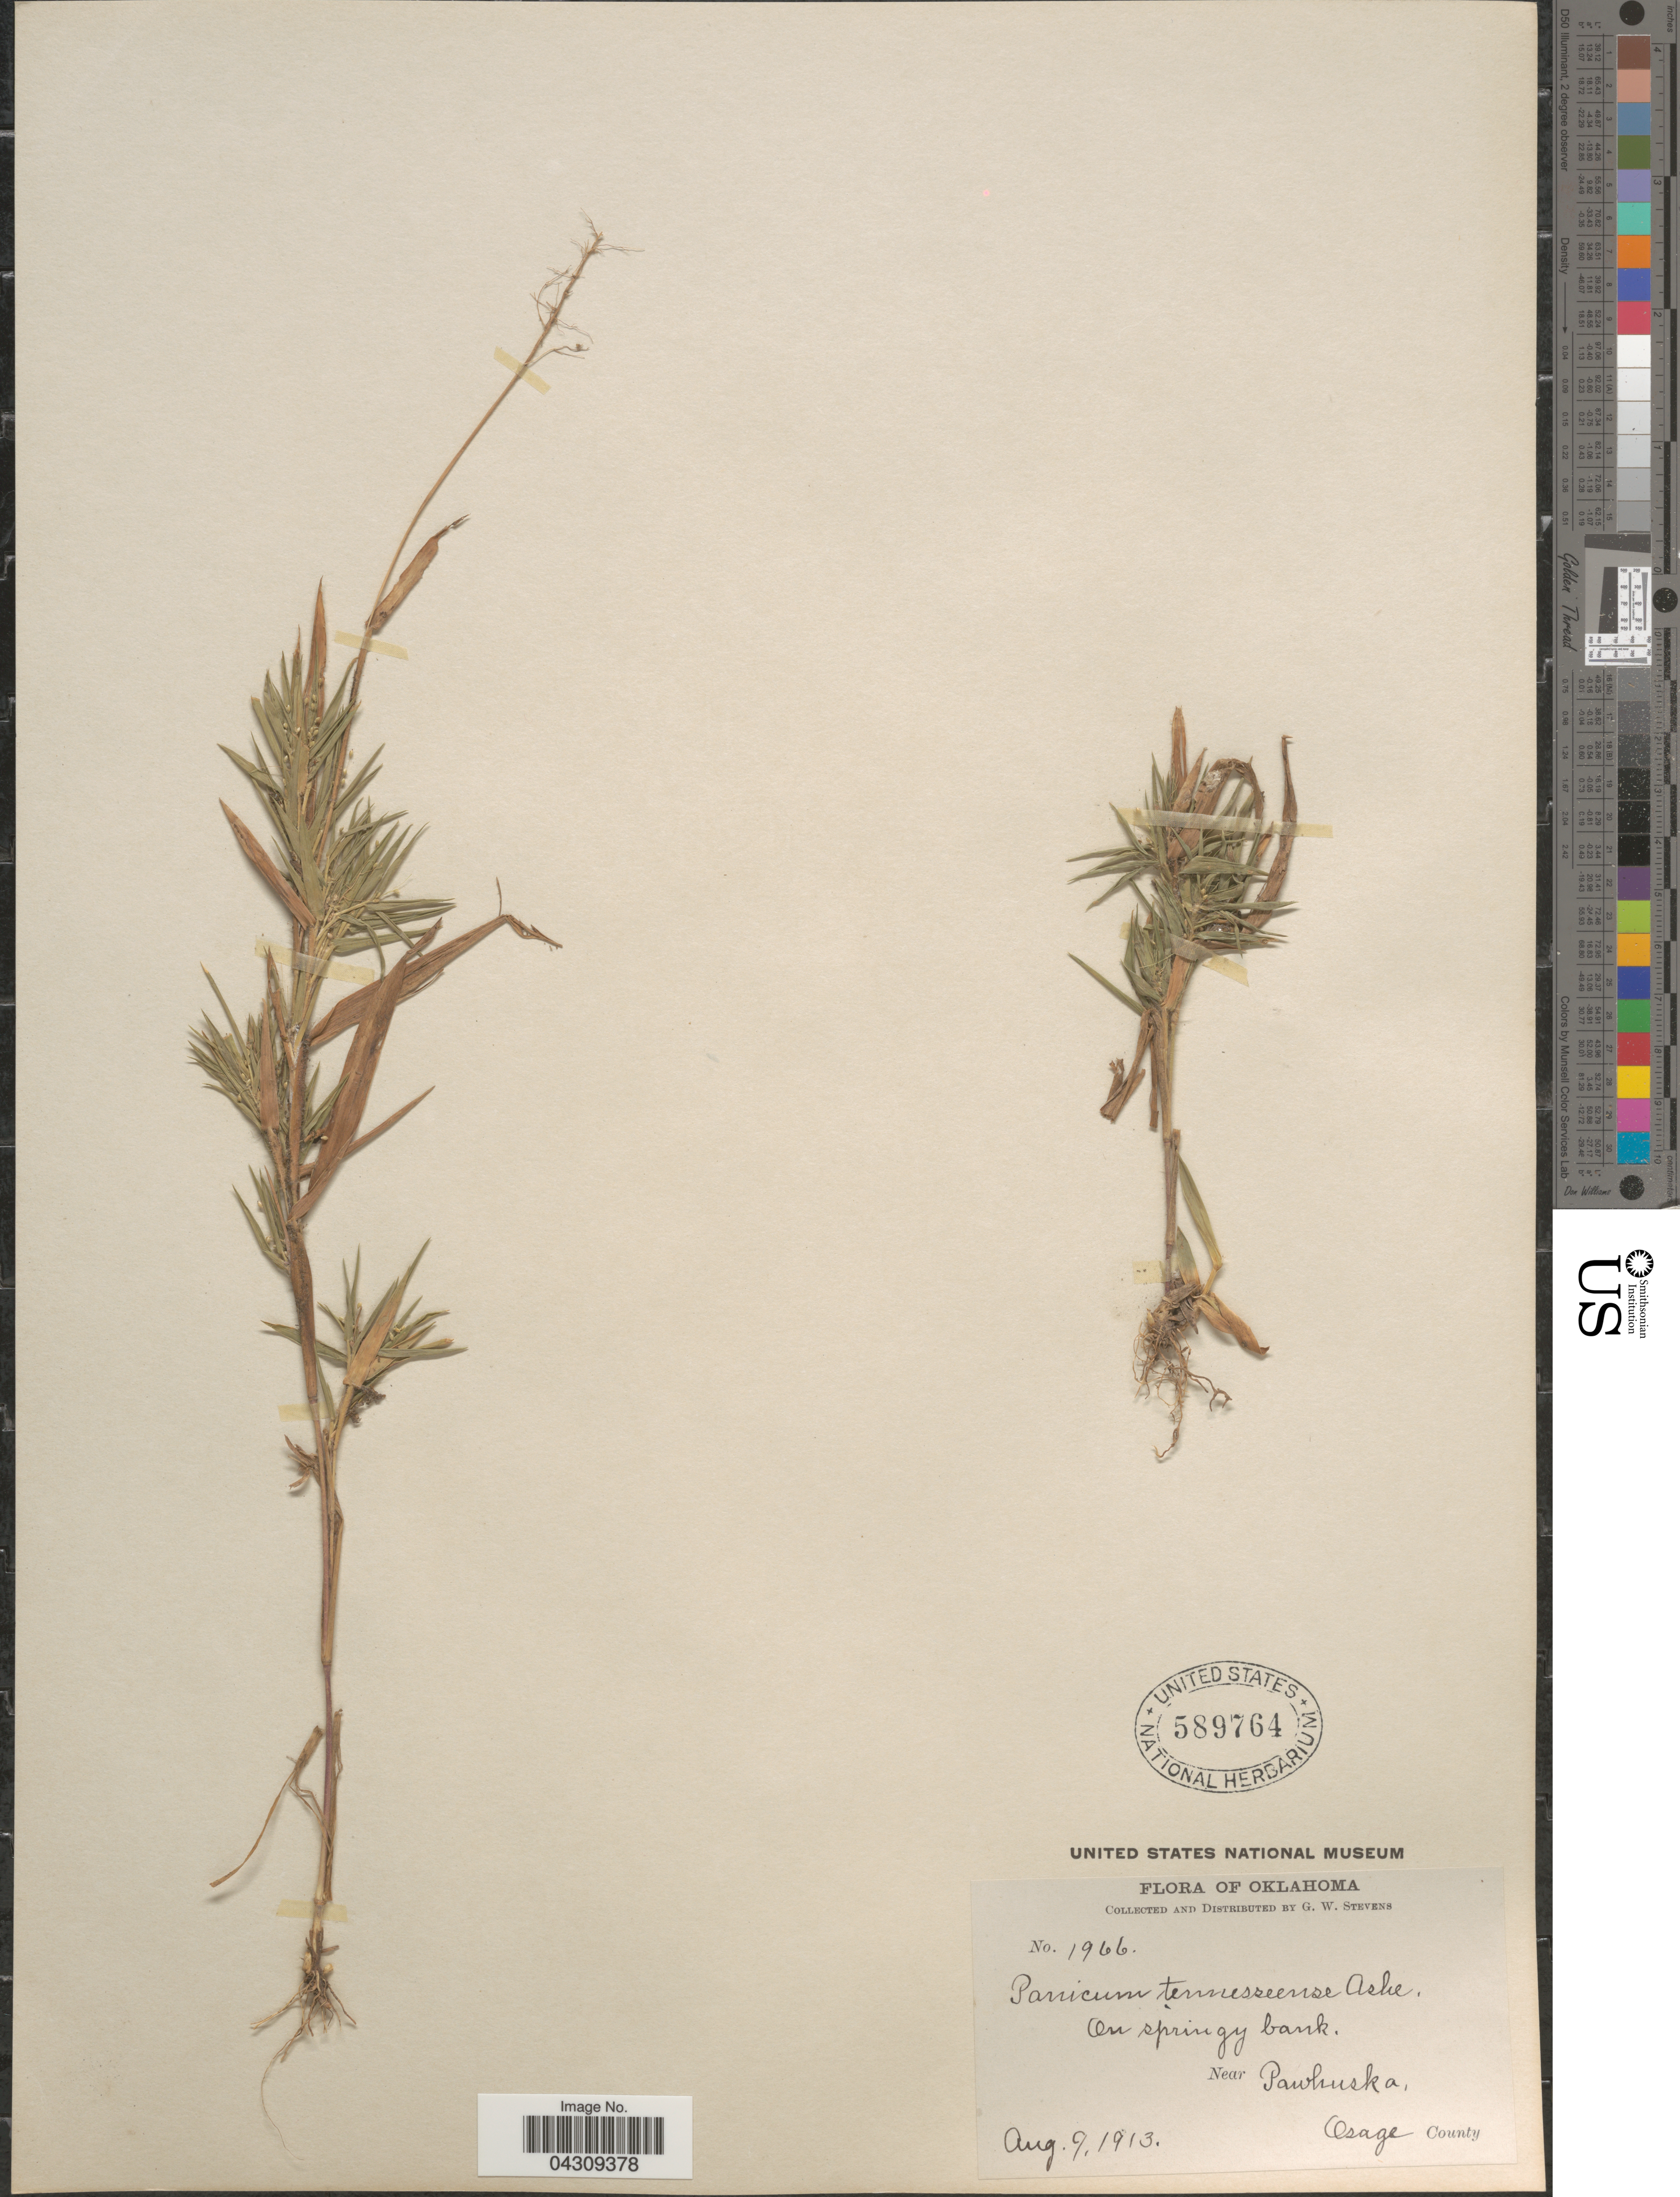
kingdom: Plantae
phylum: Tracheophyta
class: Liliopsida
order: Poales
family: Poaceae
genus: Dichanthelium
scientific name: Dichanthelium acuminatum var. acuminatum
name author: (Sw.) Gould & C.A. Clark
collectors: G. W. Stevens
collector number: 1966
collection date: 1913-08-09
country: United States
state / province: Oklahoma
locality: On springy bank. Near Pawhuska, Osage County.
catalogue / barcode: US 589764